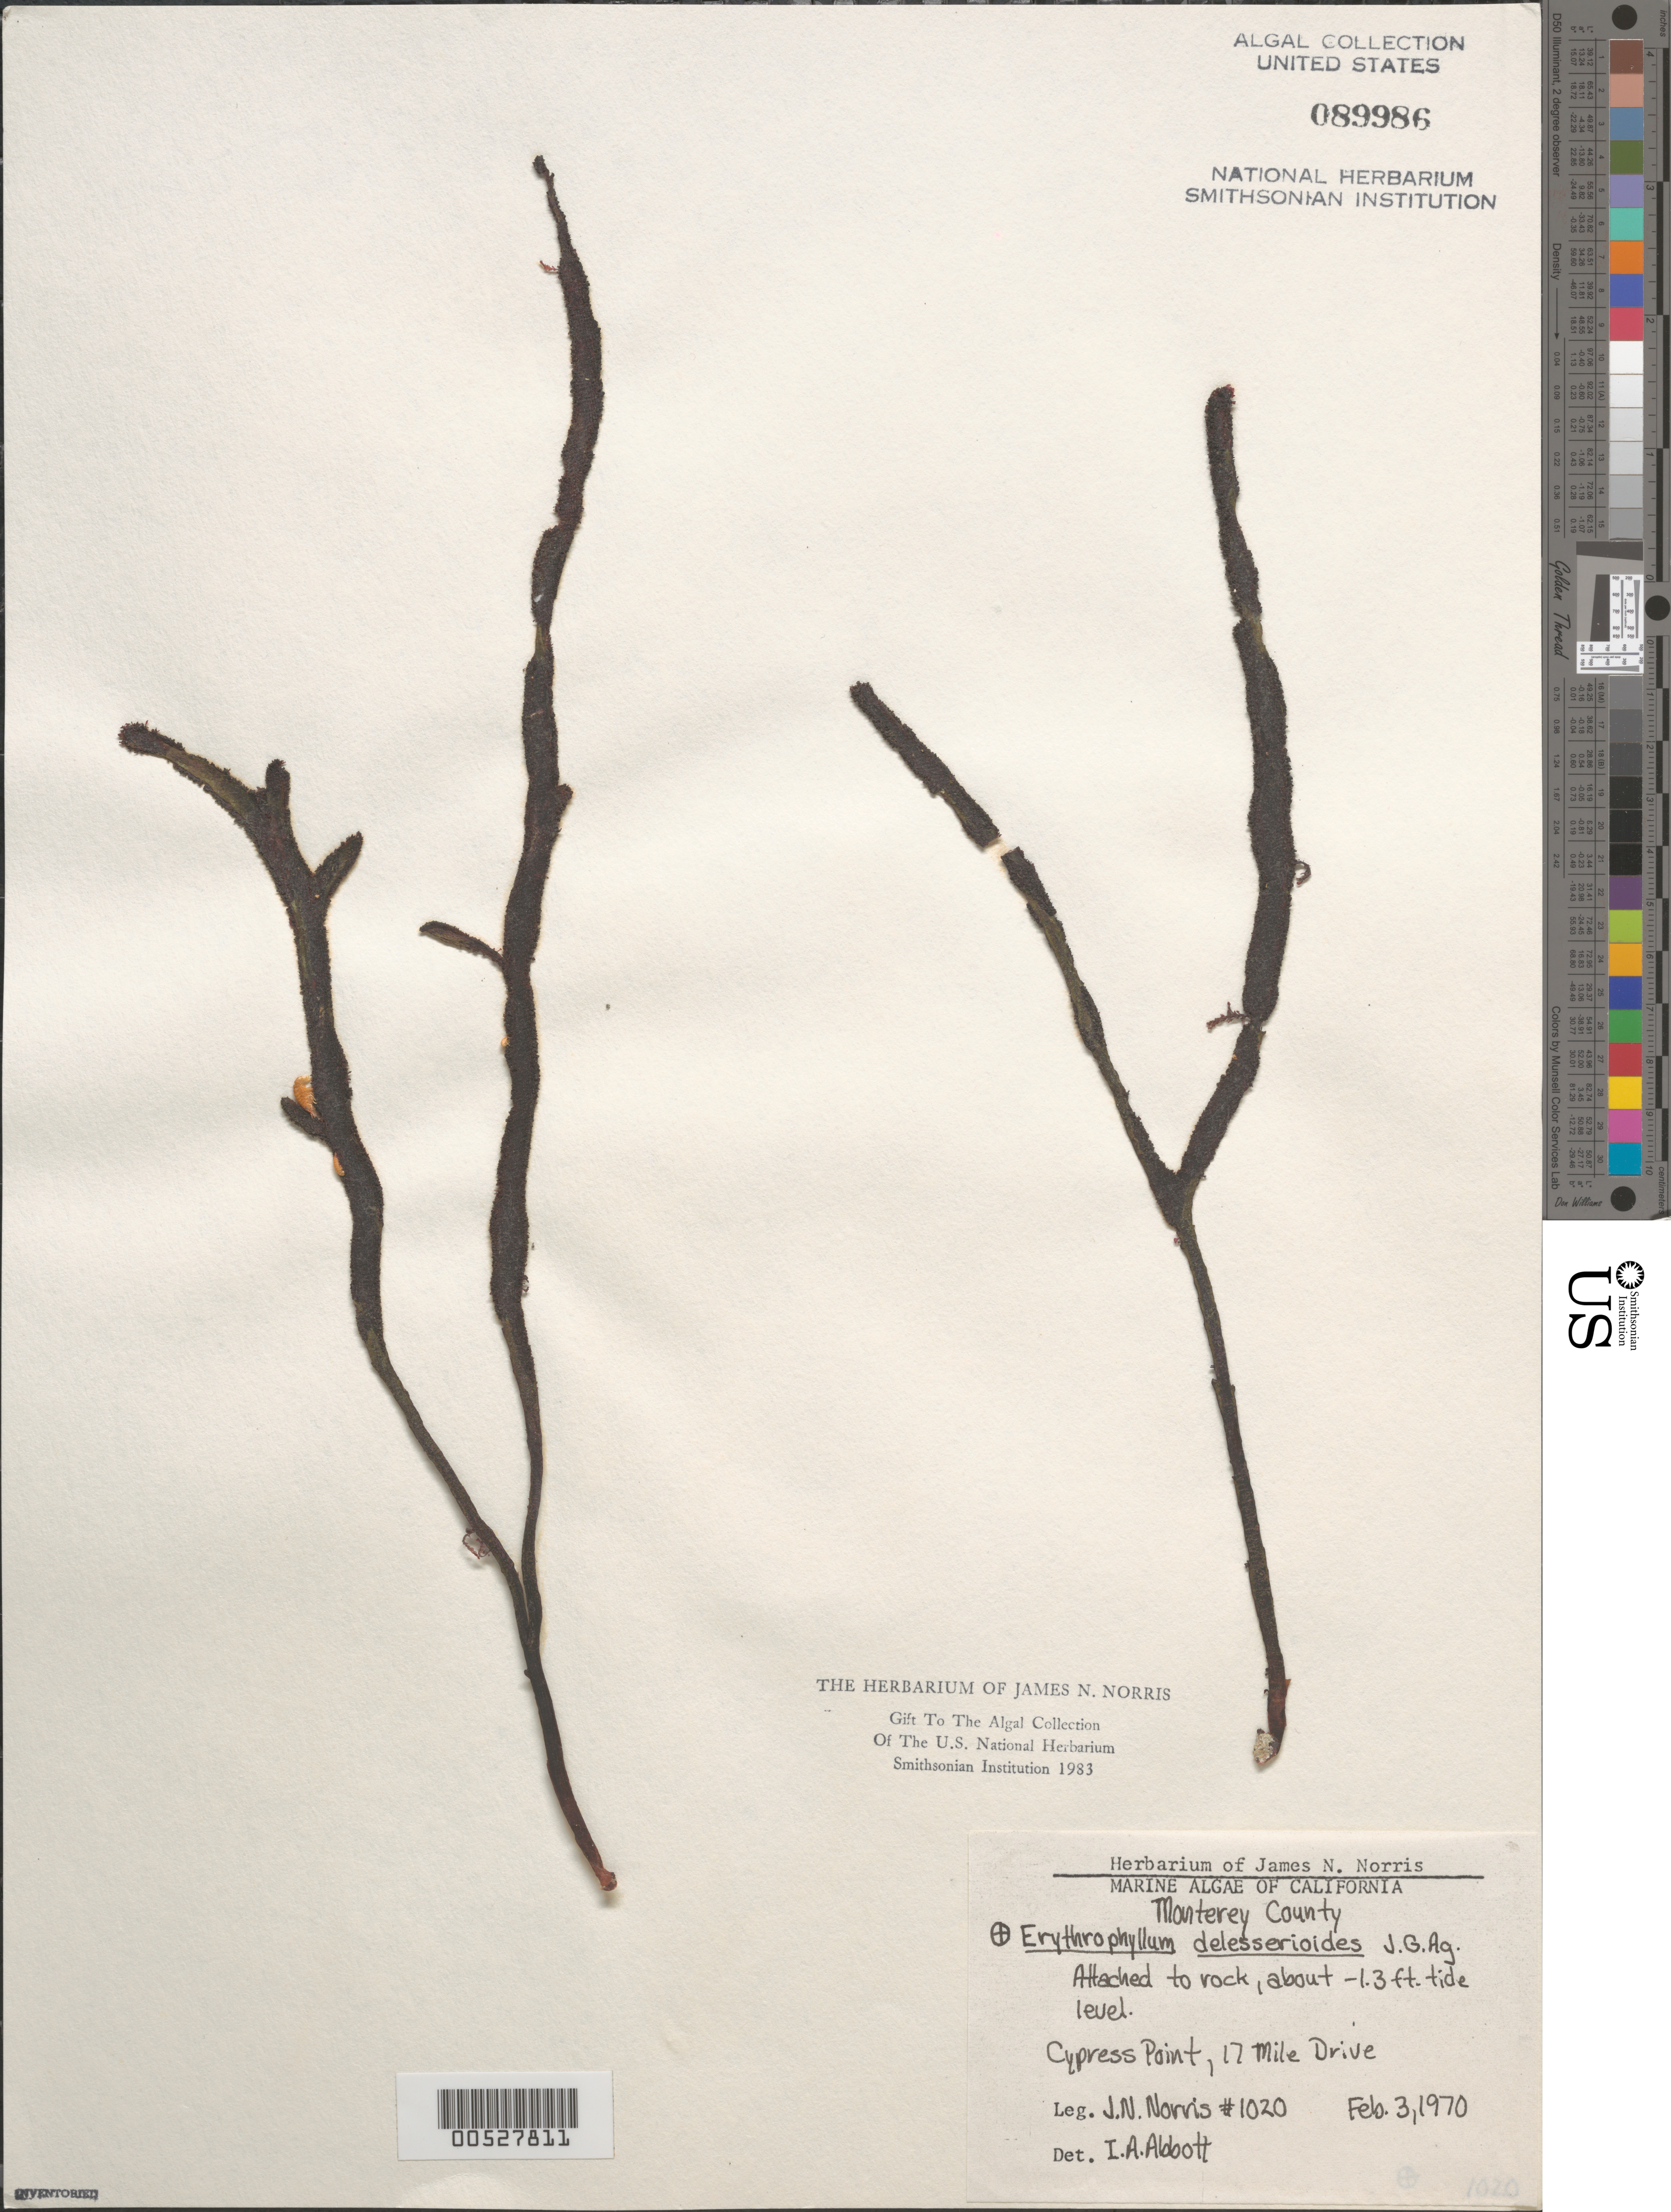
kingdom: Plantae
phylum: Rhodophyta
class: Florideophyceae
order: Gigartinales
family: Kallymeniaceae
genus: Erythrophyllum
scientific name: Erythrophyllum delesserioides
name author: J. Agardh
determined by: Abbott, Isabella A.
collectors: J. N. Norris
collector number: JN-1020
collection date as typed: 03 Feb 1970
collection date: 1970-02-03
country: United States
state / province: California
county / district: Monterey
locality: Cypress Point, 17 Mile Drive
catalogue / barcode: US 89986